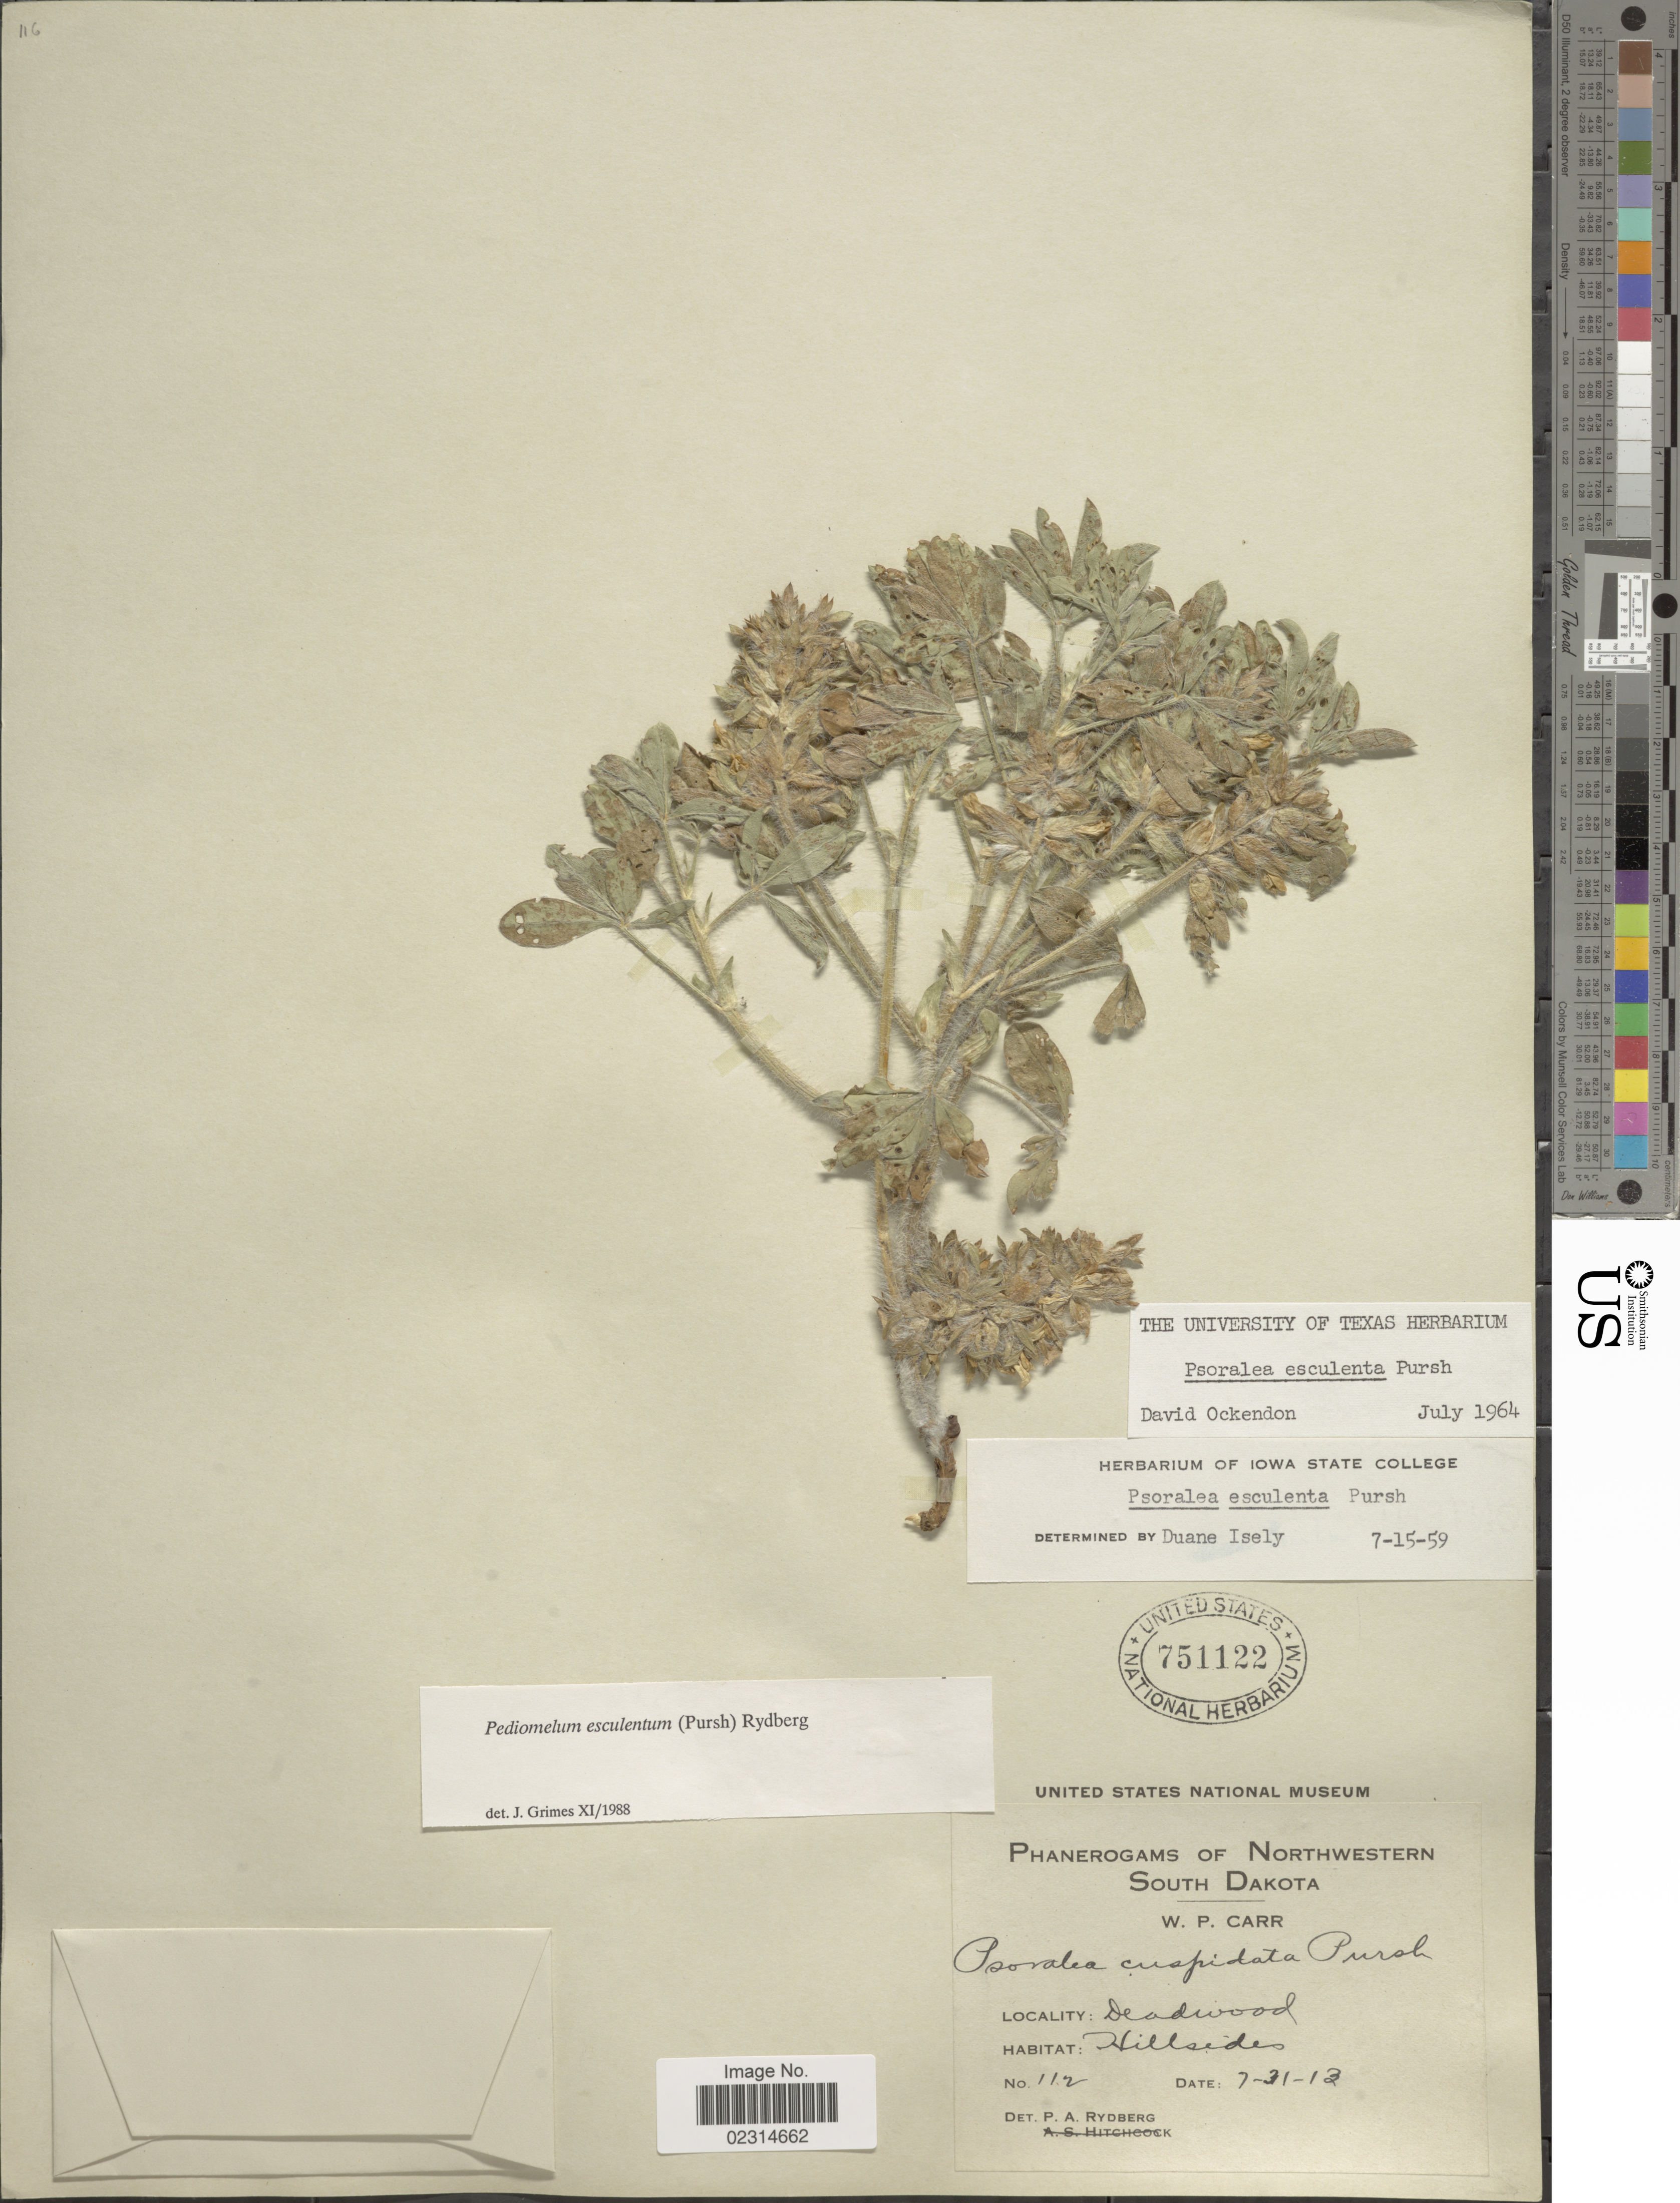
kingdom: Plantae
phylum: Tracheophyta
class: Magnoliopsida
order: Fabales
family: Fabaceae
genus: Pediomelum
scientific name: Pediomelum esculentum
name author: (Pursh) Rydb.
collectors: W. Carr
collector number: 112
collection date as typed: Transcribed d/m/y: 31/7/12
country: United States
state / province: South Dakota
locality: Phanerogams of Northwestern South Dakota, Deadwood, Hillsides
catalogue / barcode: US 751122